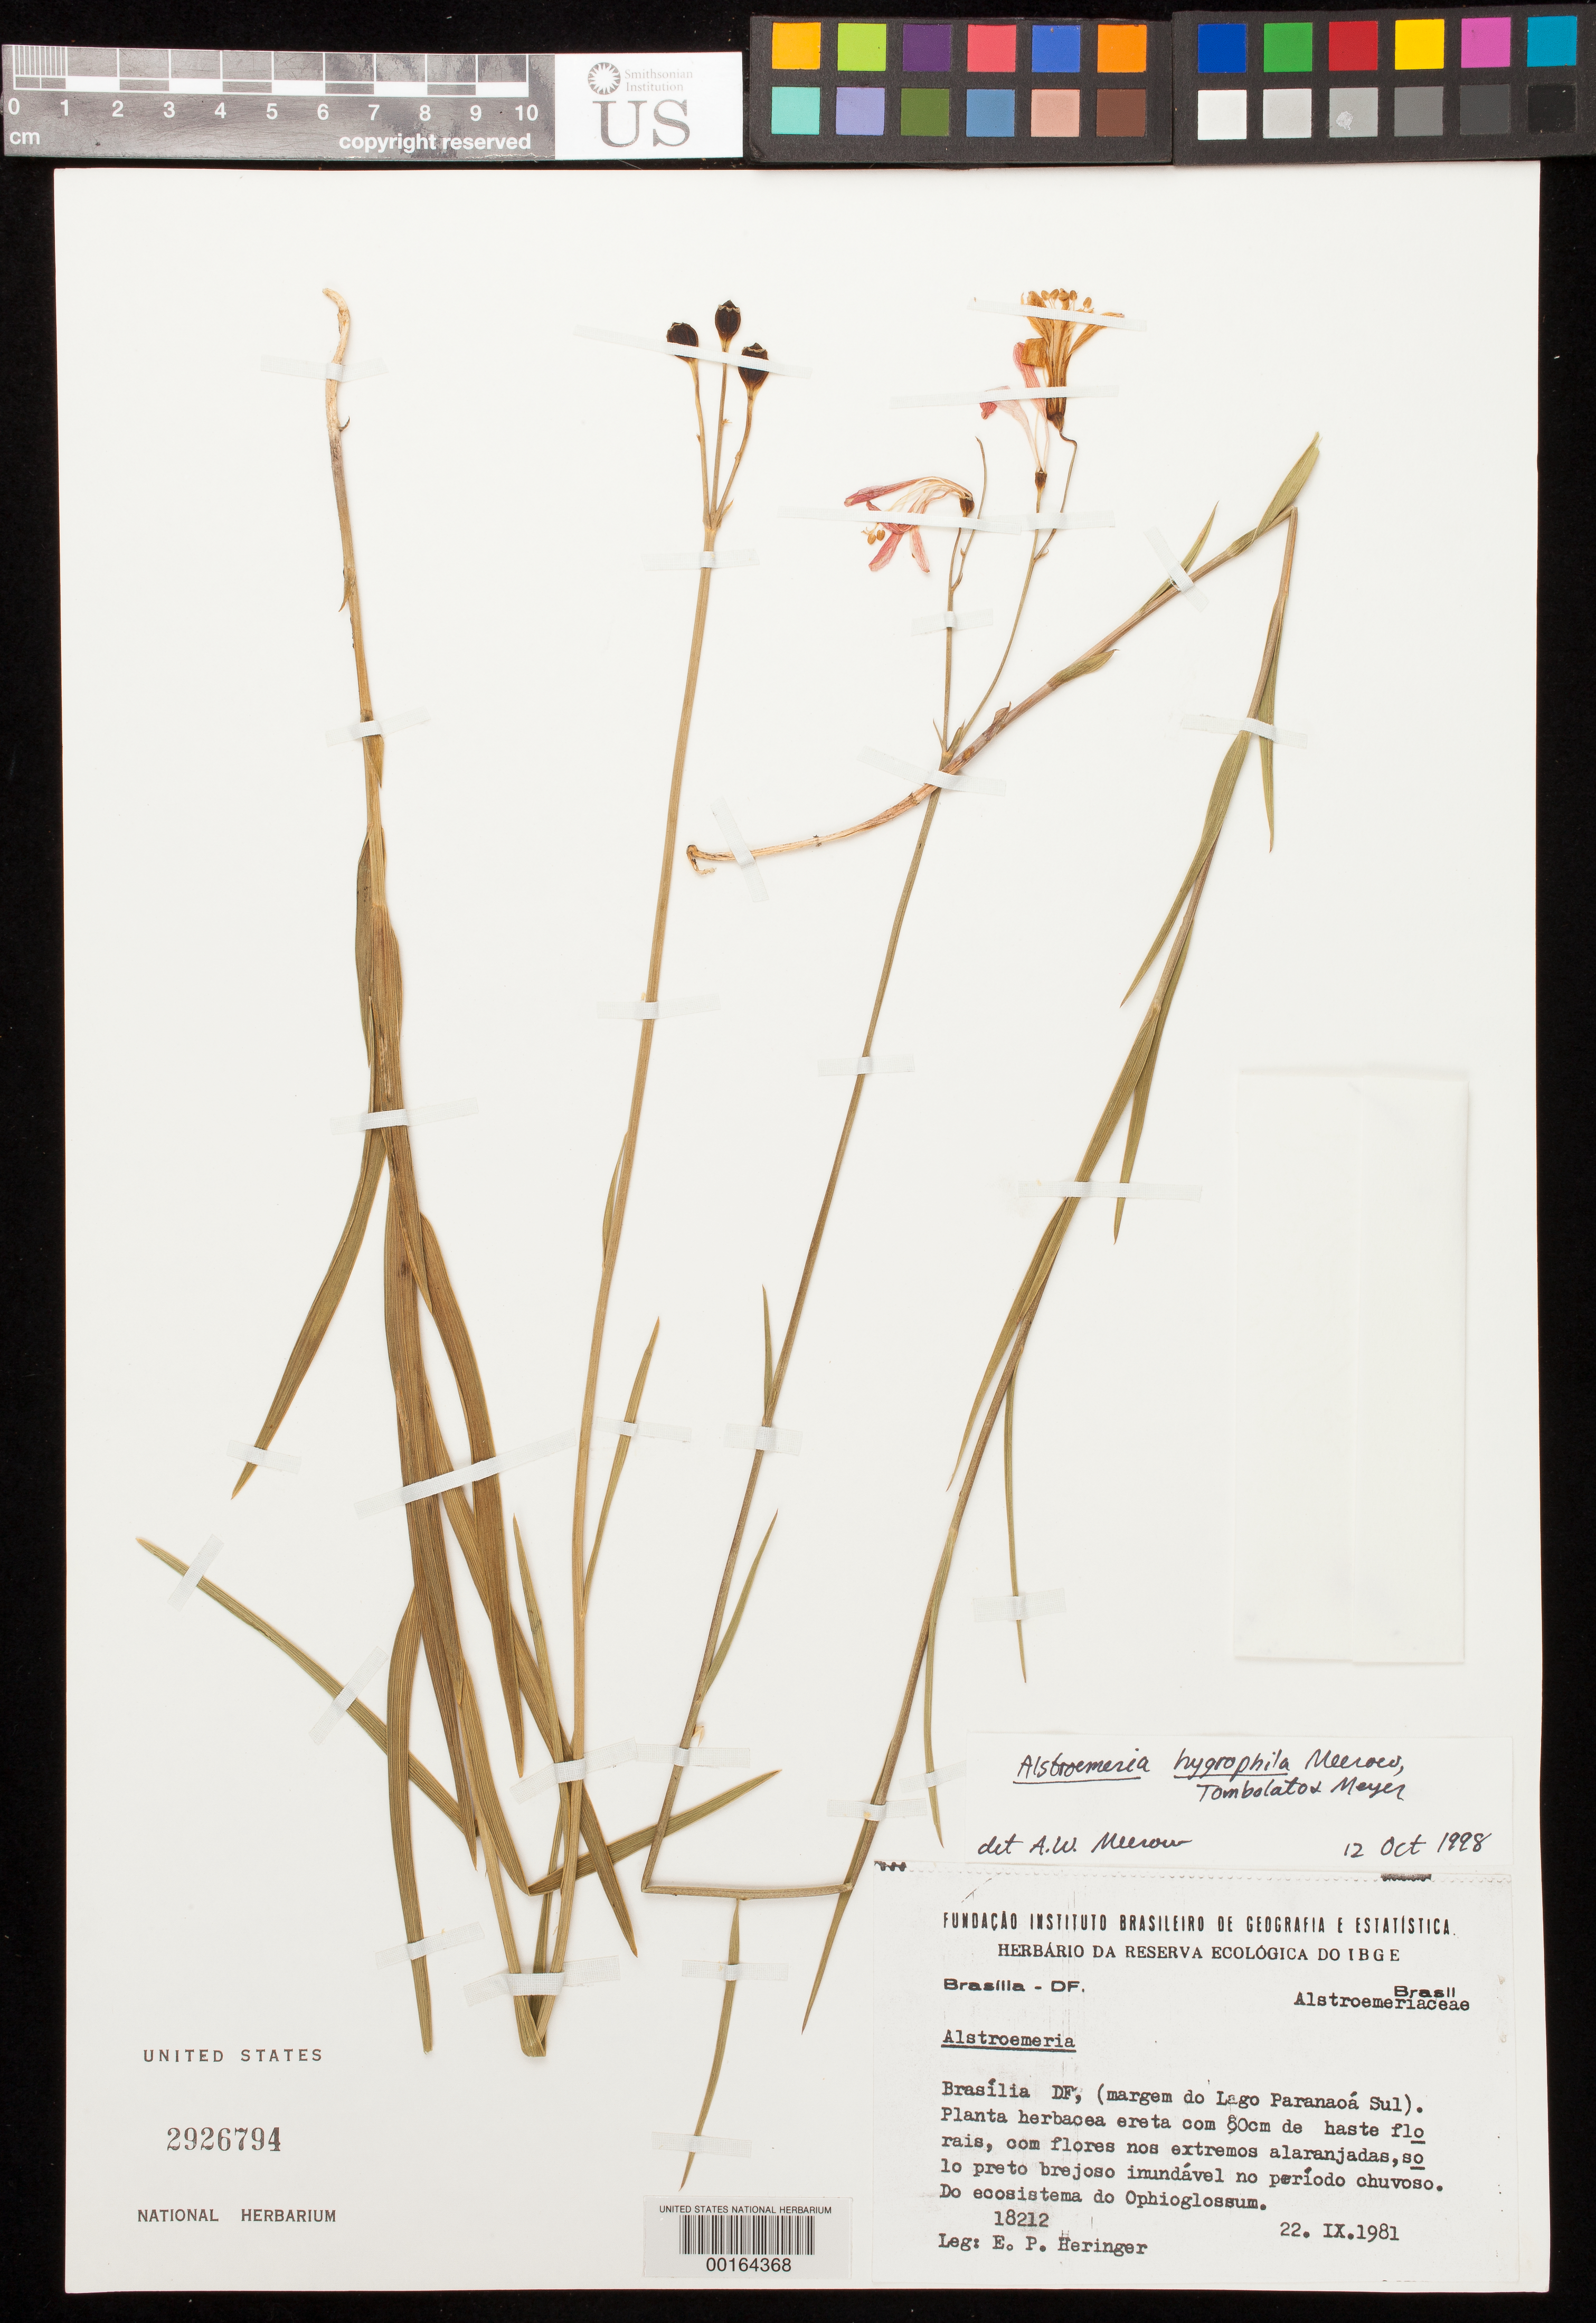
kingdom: Plantae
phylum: Tracheophyta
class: Liliopsida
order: Liliales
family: Alstroemeriaceae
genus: Alstroemeria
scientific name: Alstroemeria hygrophila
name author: Meerow et al.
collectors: E. P. Heringer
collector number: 18212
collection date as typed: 22 Sep 1981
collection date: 1981-09-22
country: Brazil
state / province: Distrito Federal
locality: Brasilia; (margem do lago paranaoa sul)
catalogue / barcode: US 2926794